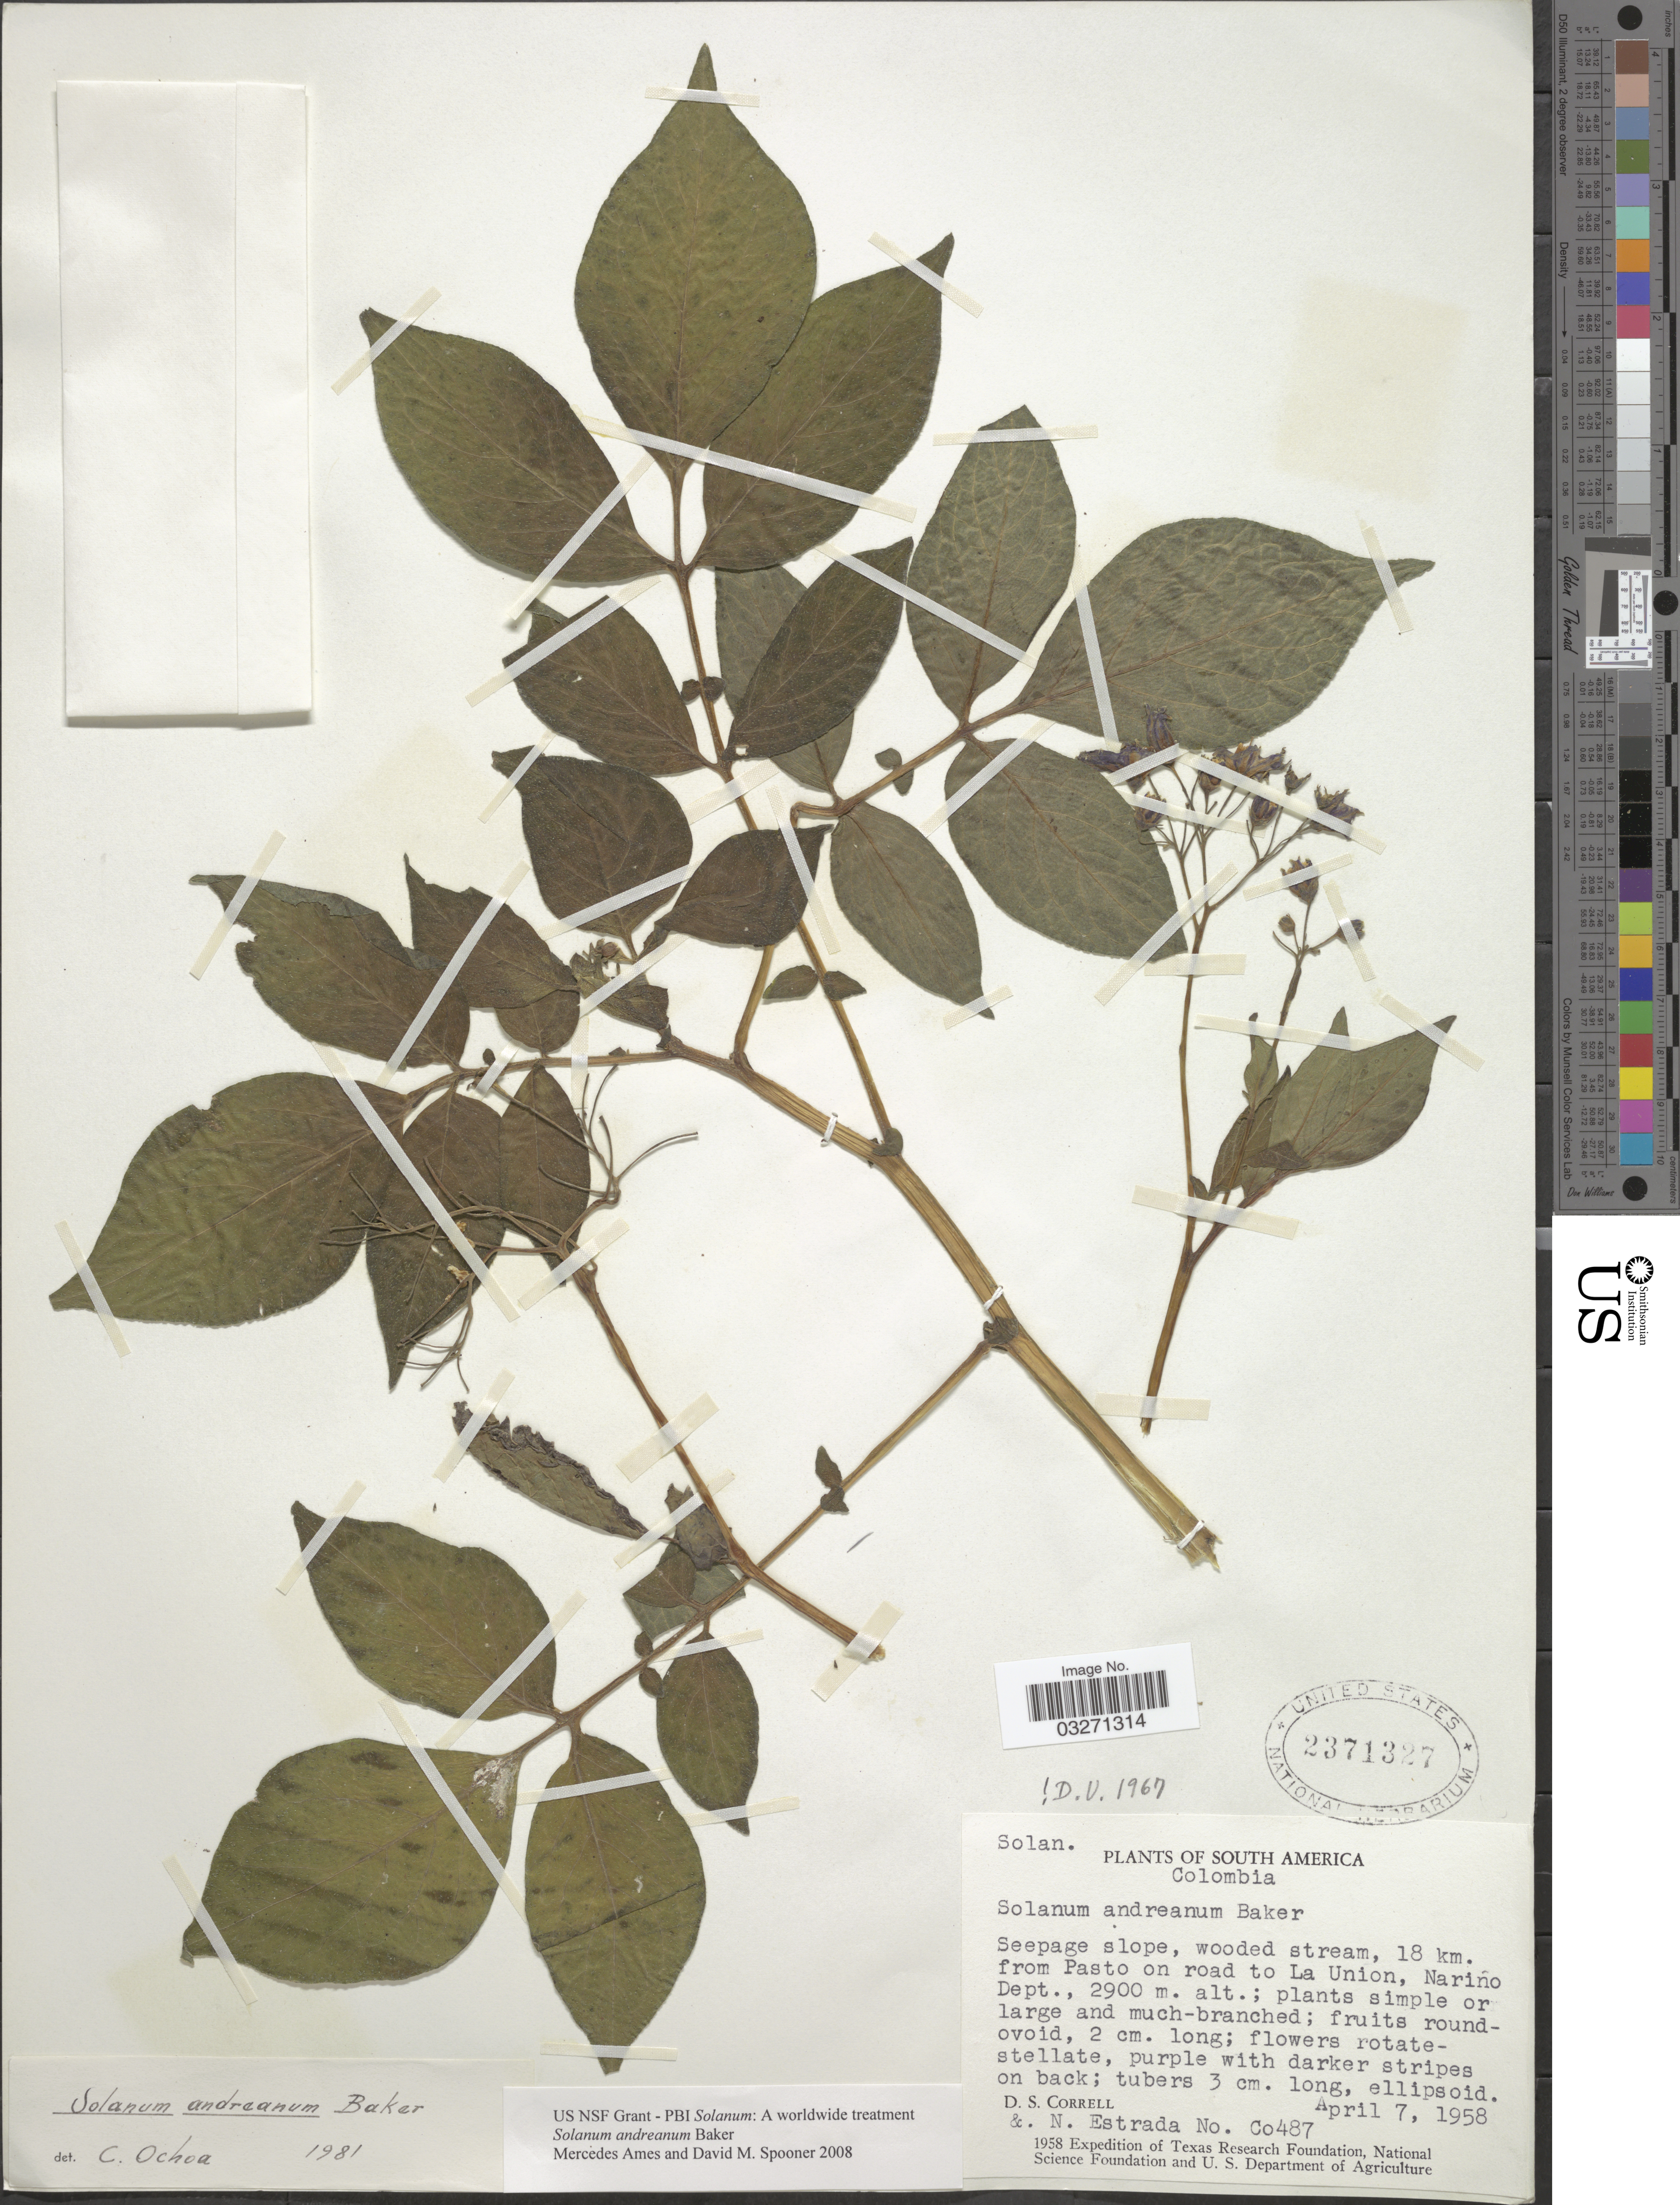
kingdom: Plantae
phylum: Tracheophyta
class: Magnoliopsida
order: Solanales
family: Solanaceae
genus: Solanum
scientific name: Solanum andreanum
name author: Baker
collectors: D. S. Correll & N. Estrada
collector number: Co487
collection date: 1958-04-07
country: Colombia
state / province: Nariño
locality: Seepage slope, 18 km. from Pasto on road to La Union, Nariño Dept.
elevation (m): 2900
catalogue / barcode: US 2371327